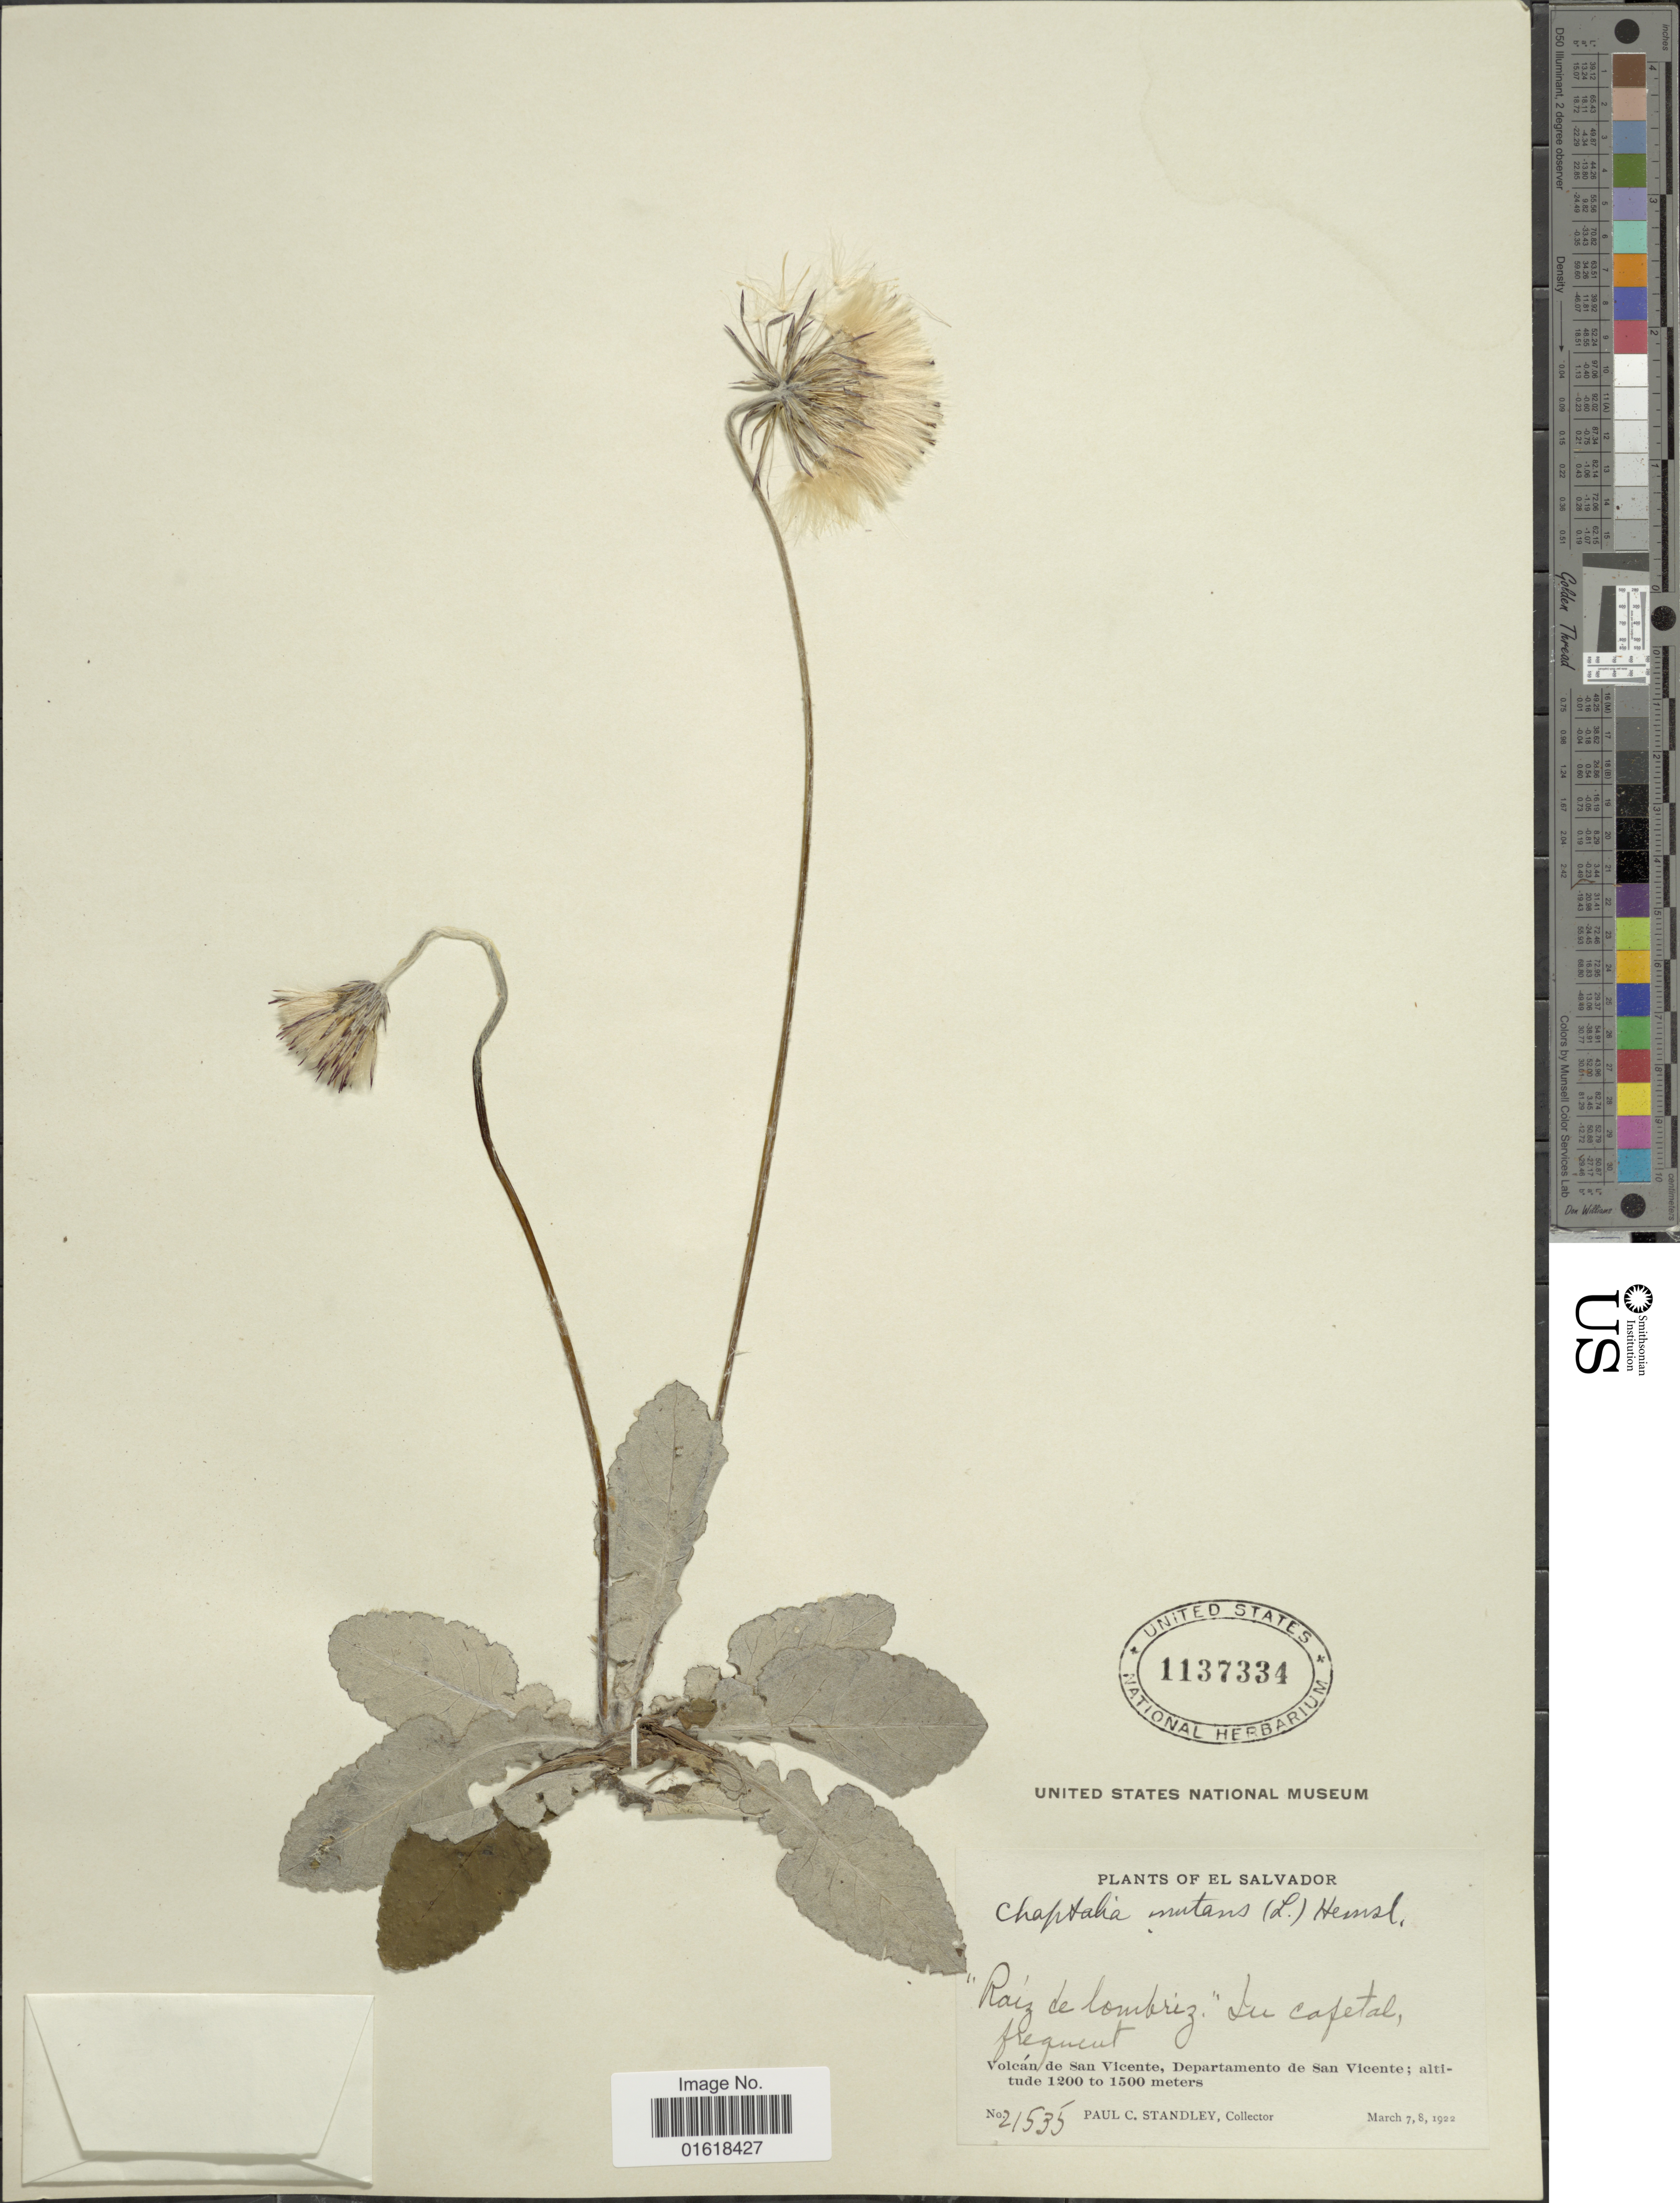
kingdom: Plantae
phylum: Tracheophyta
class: Magnoliopsida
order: Asterales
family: Asteraceae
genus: Chaptalia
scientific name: Chaptalia nutans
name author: (L.) Pol.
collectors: P. C. Standley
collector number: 21535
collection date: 1922-03-07/1922-03-08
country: El Salvador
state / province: San Vincente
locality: Volcán de San Vicente, Departamento de San Vicente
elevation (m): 1200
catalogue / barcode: US 1137334